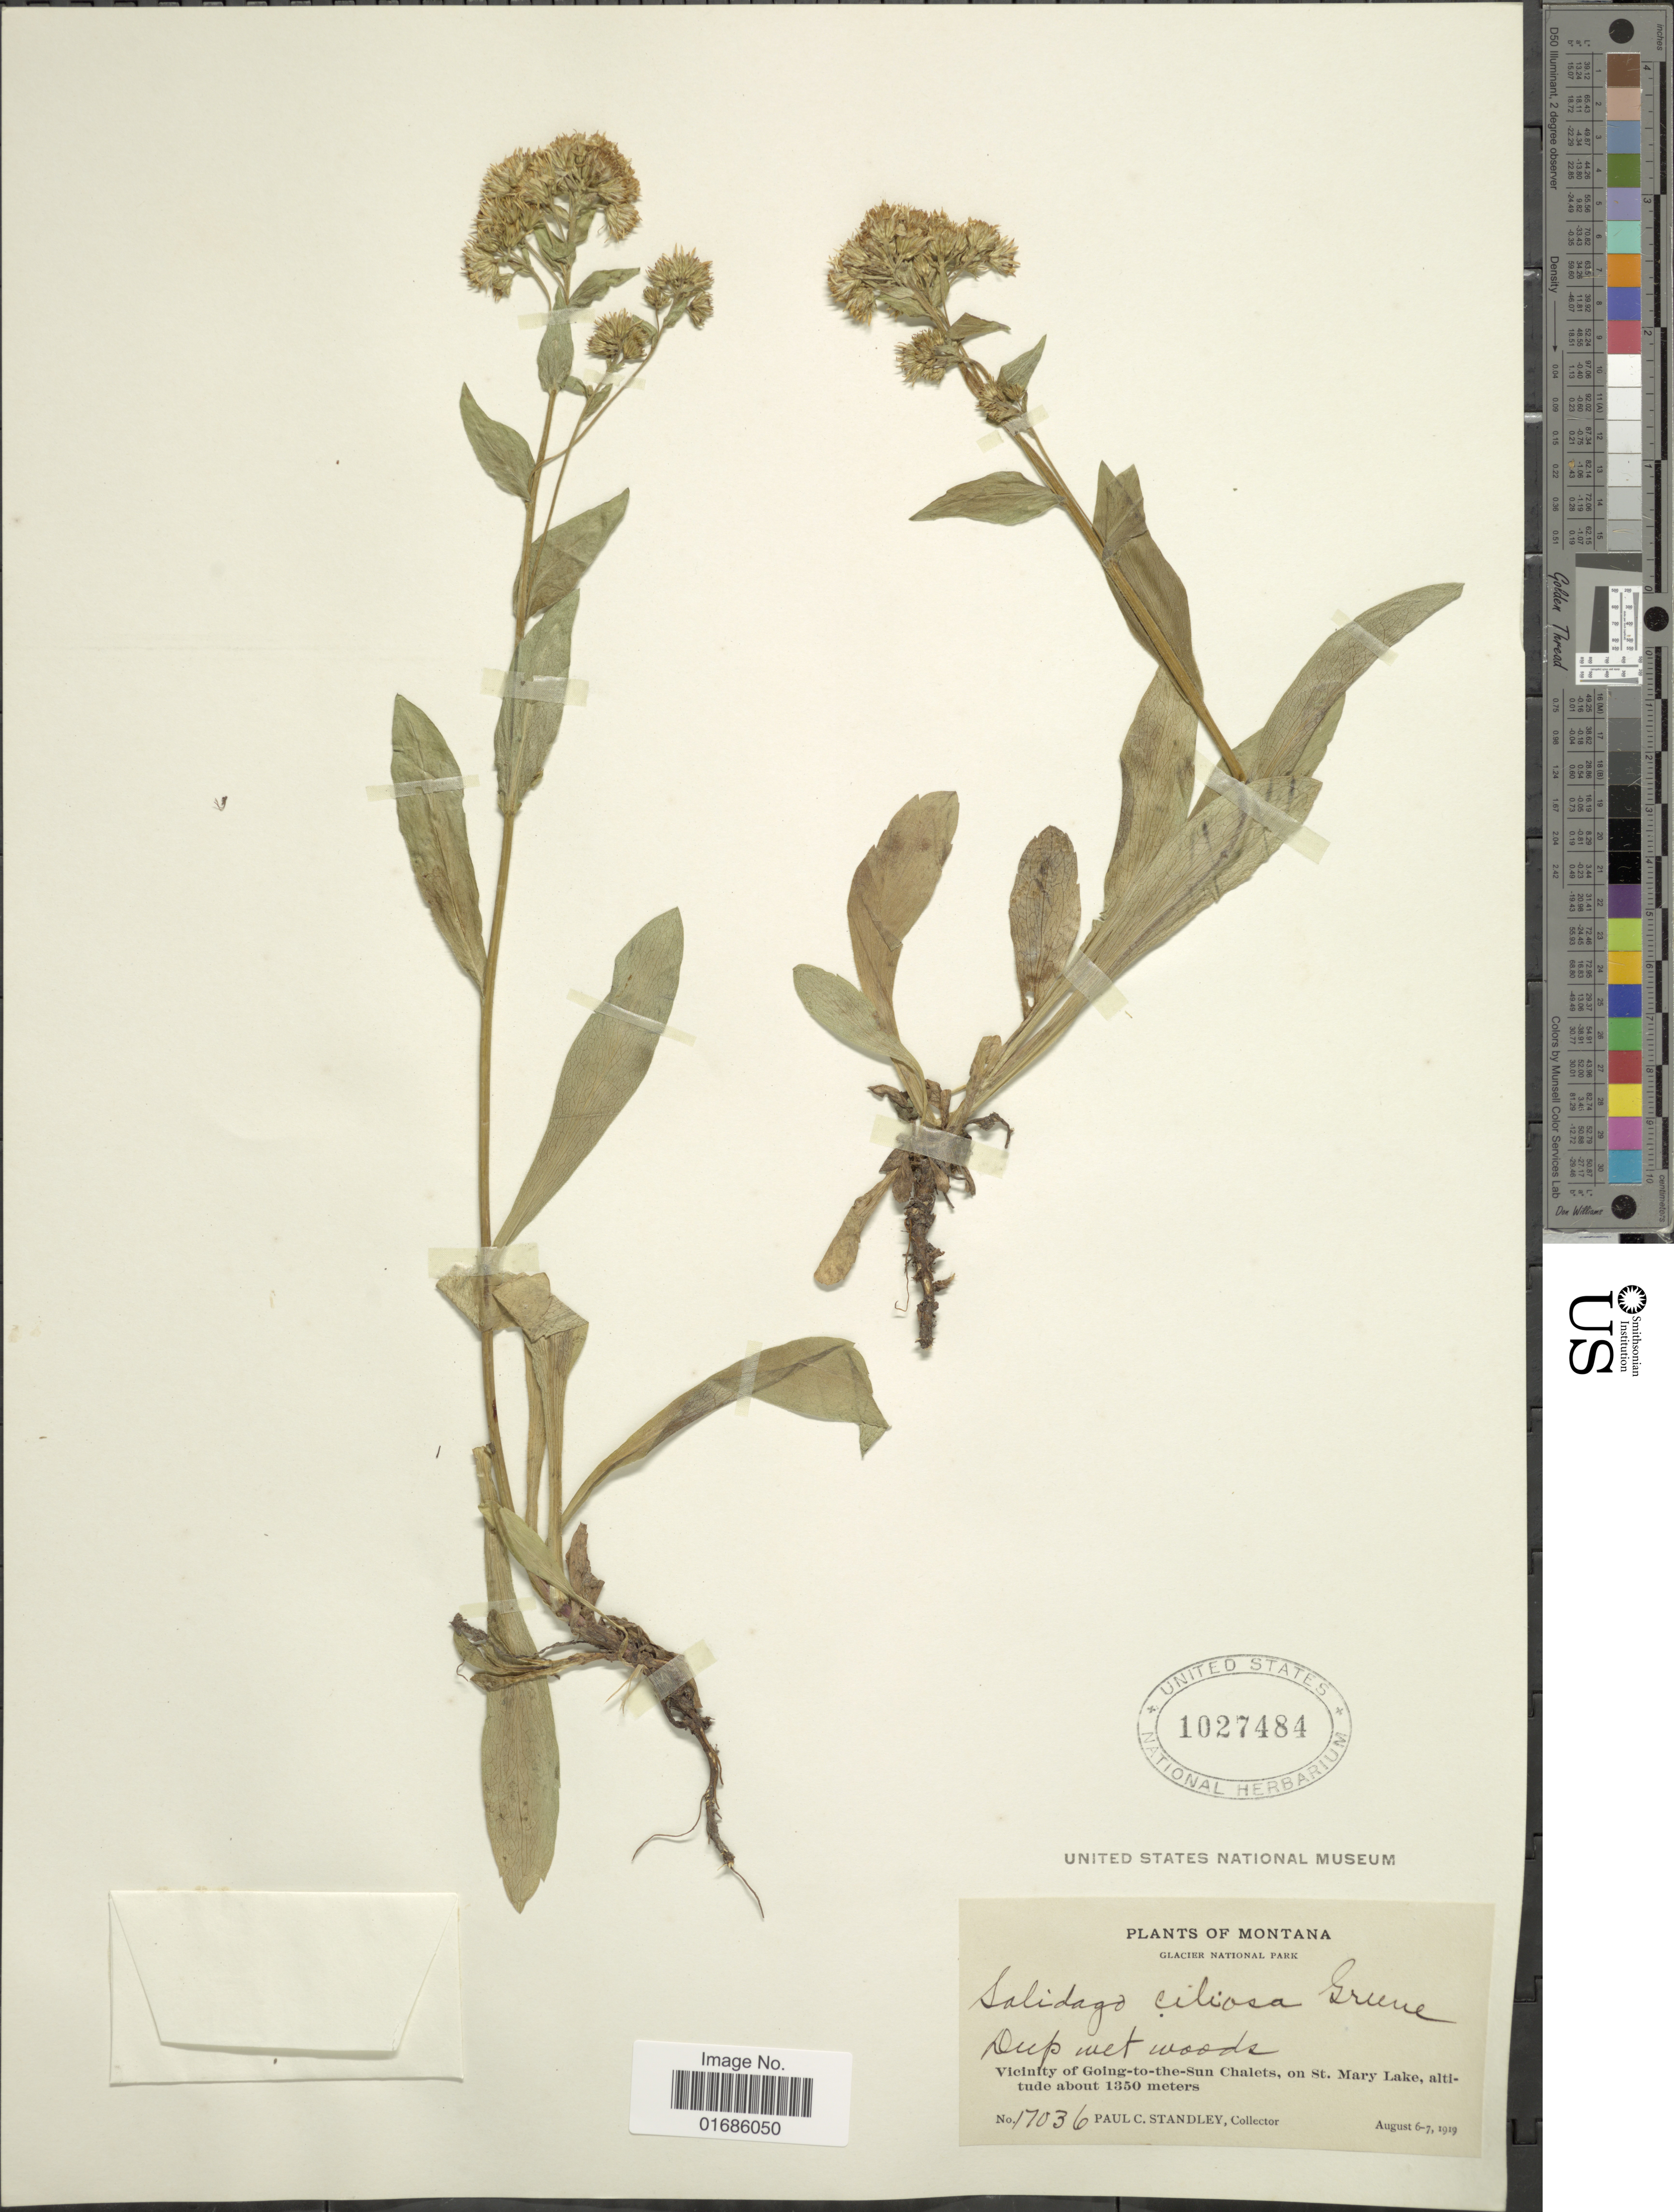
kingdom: Plantae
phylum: Tracheophyta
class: Magnoliopsida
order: Asterales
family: Asteraceae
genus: Solidago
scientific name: Solidago ciliosa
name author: Greene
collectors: P. C. Standley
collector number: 17036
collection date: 1919-08-06/1919-08-07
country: United States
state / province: Montana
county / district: Glacier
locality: Glacier National Park, Vicinity of Going-to-the-Sun Chalets, on St. Mary Lake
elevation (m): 1350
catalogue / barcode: US 1027484